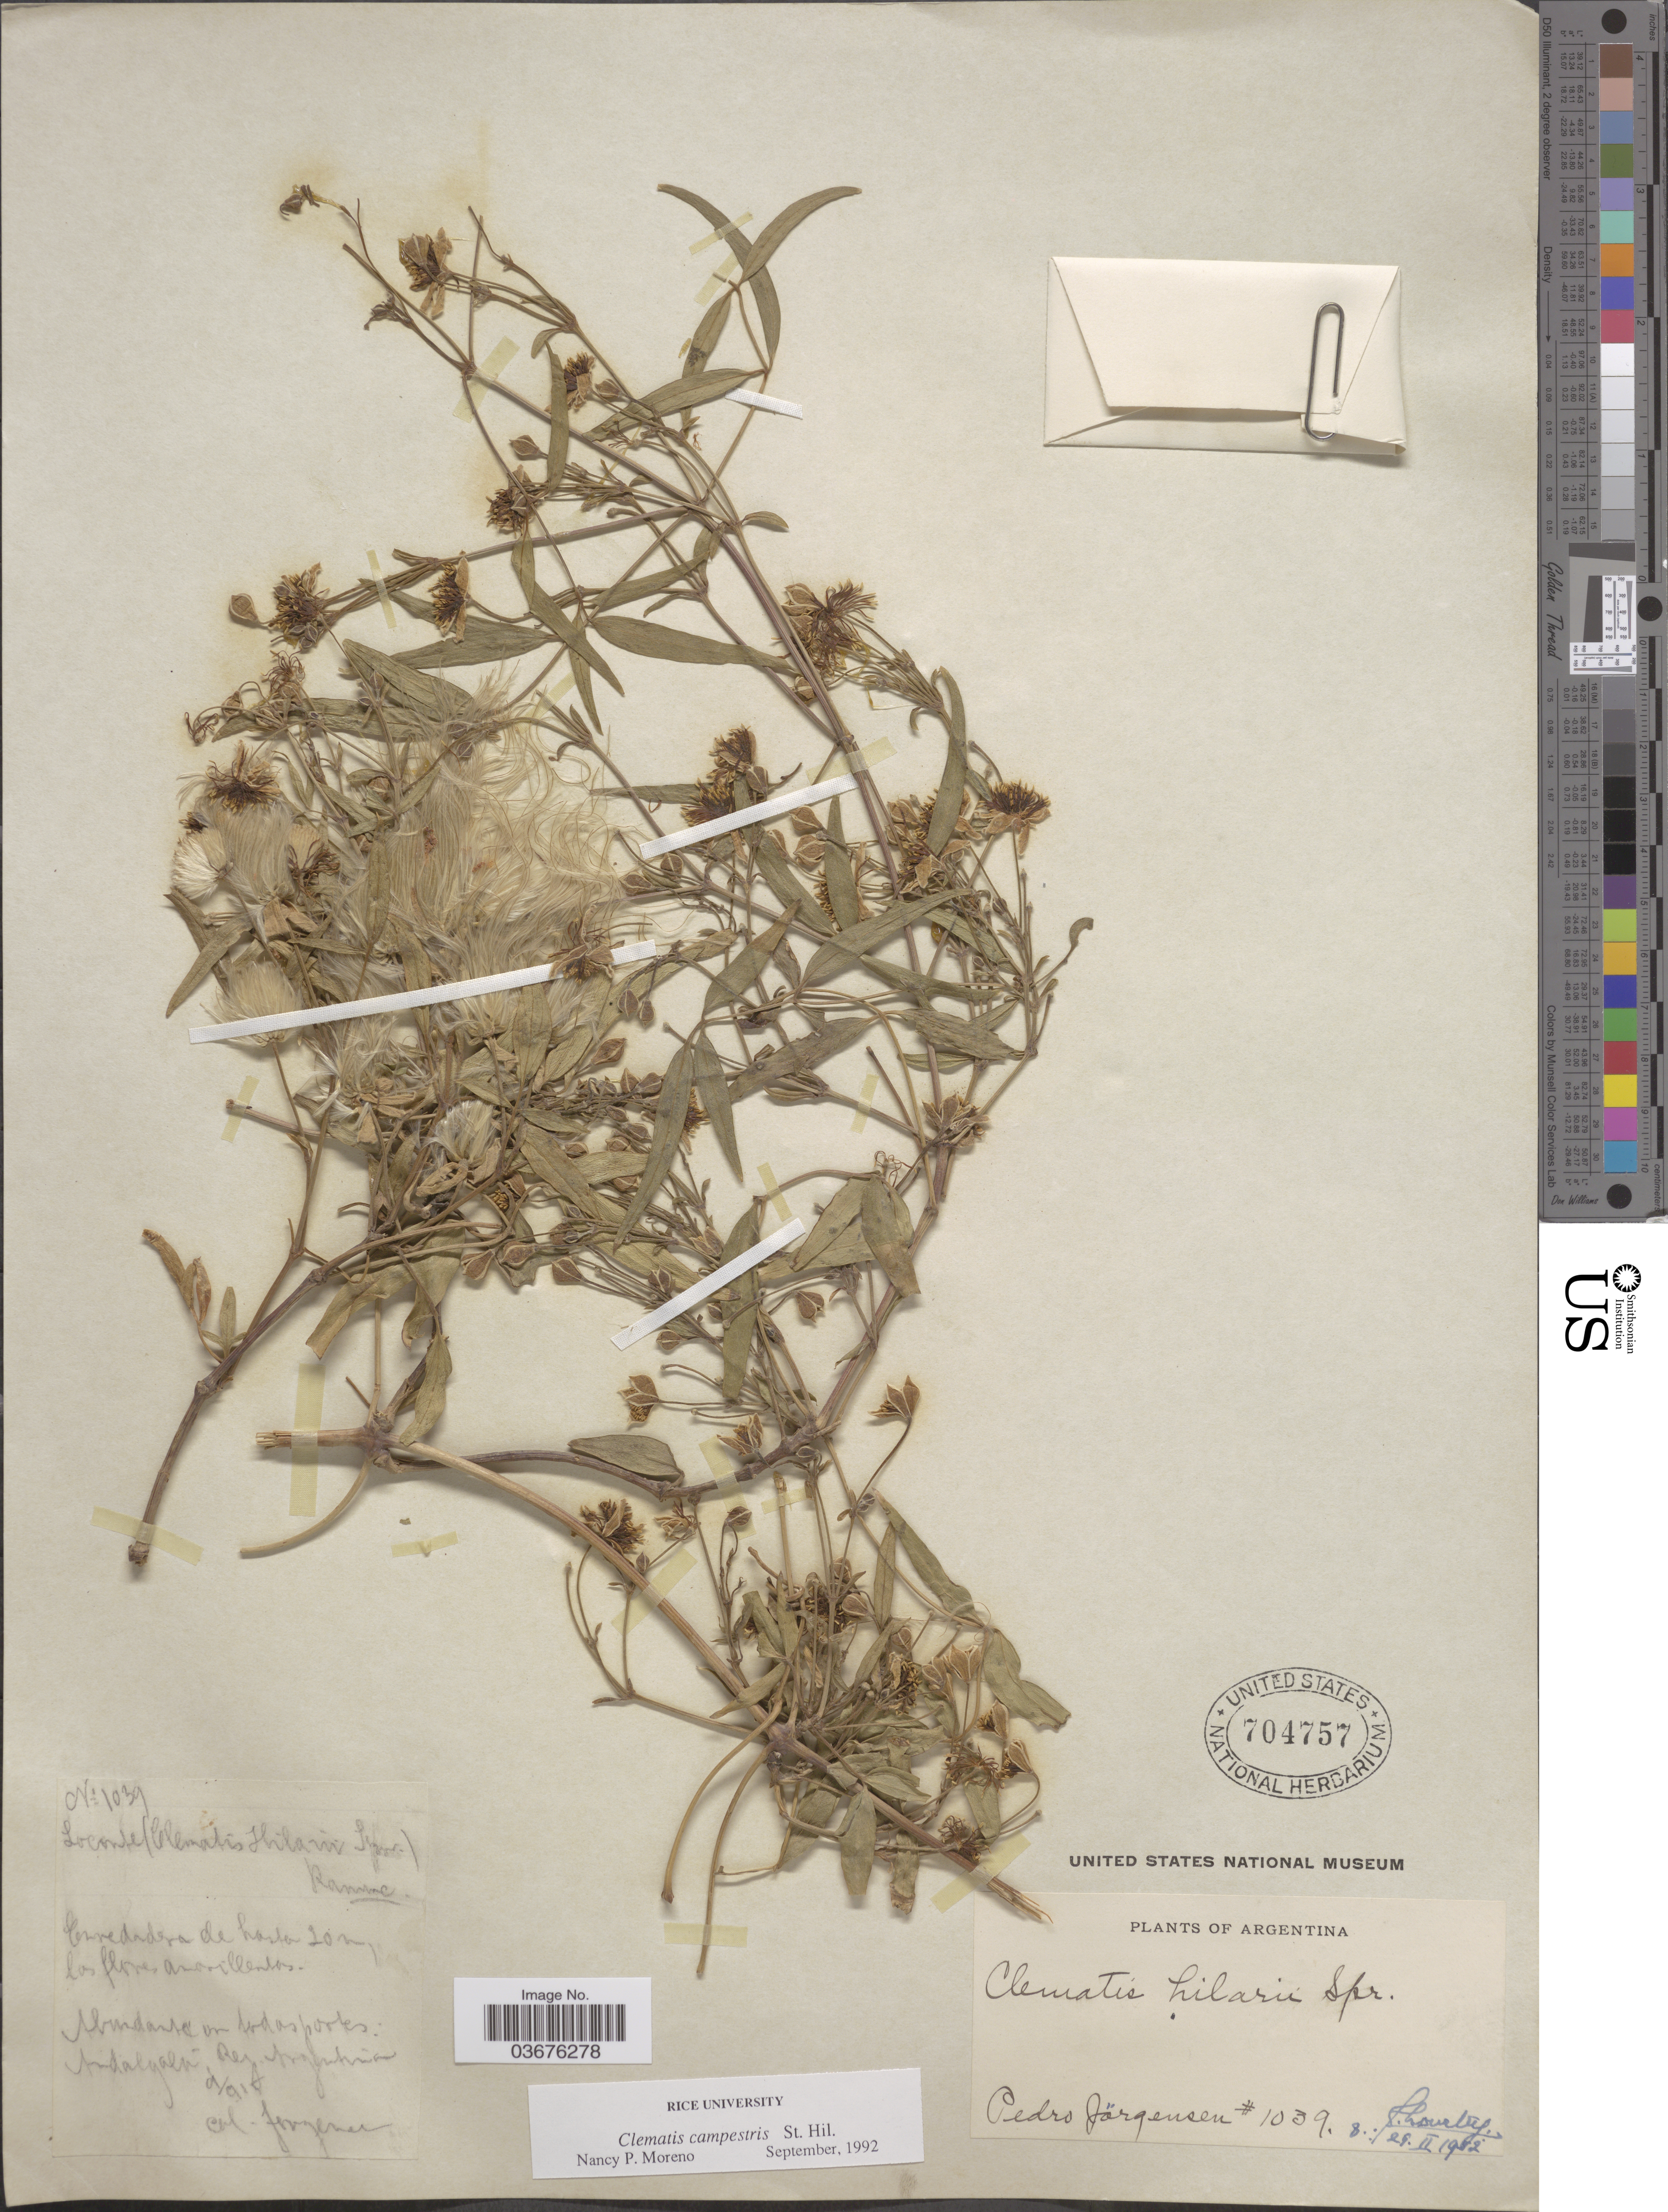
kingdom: Plantae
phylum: Tracheophyta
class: Magnoliopsida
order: Ranunculales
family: Ranunculaceae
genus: Clematis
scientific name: Clematis campestris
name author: A. St.-Hil.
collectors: P. Jörgensen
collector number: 1039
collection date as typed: Transcribed d/m/y: /9/91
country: Argentina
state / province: Catamarca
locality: Andalgala.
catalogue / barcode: US 704757